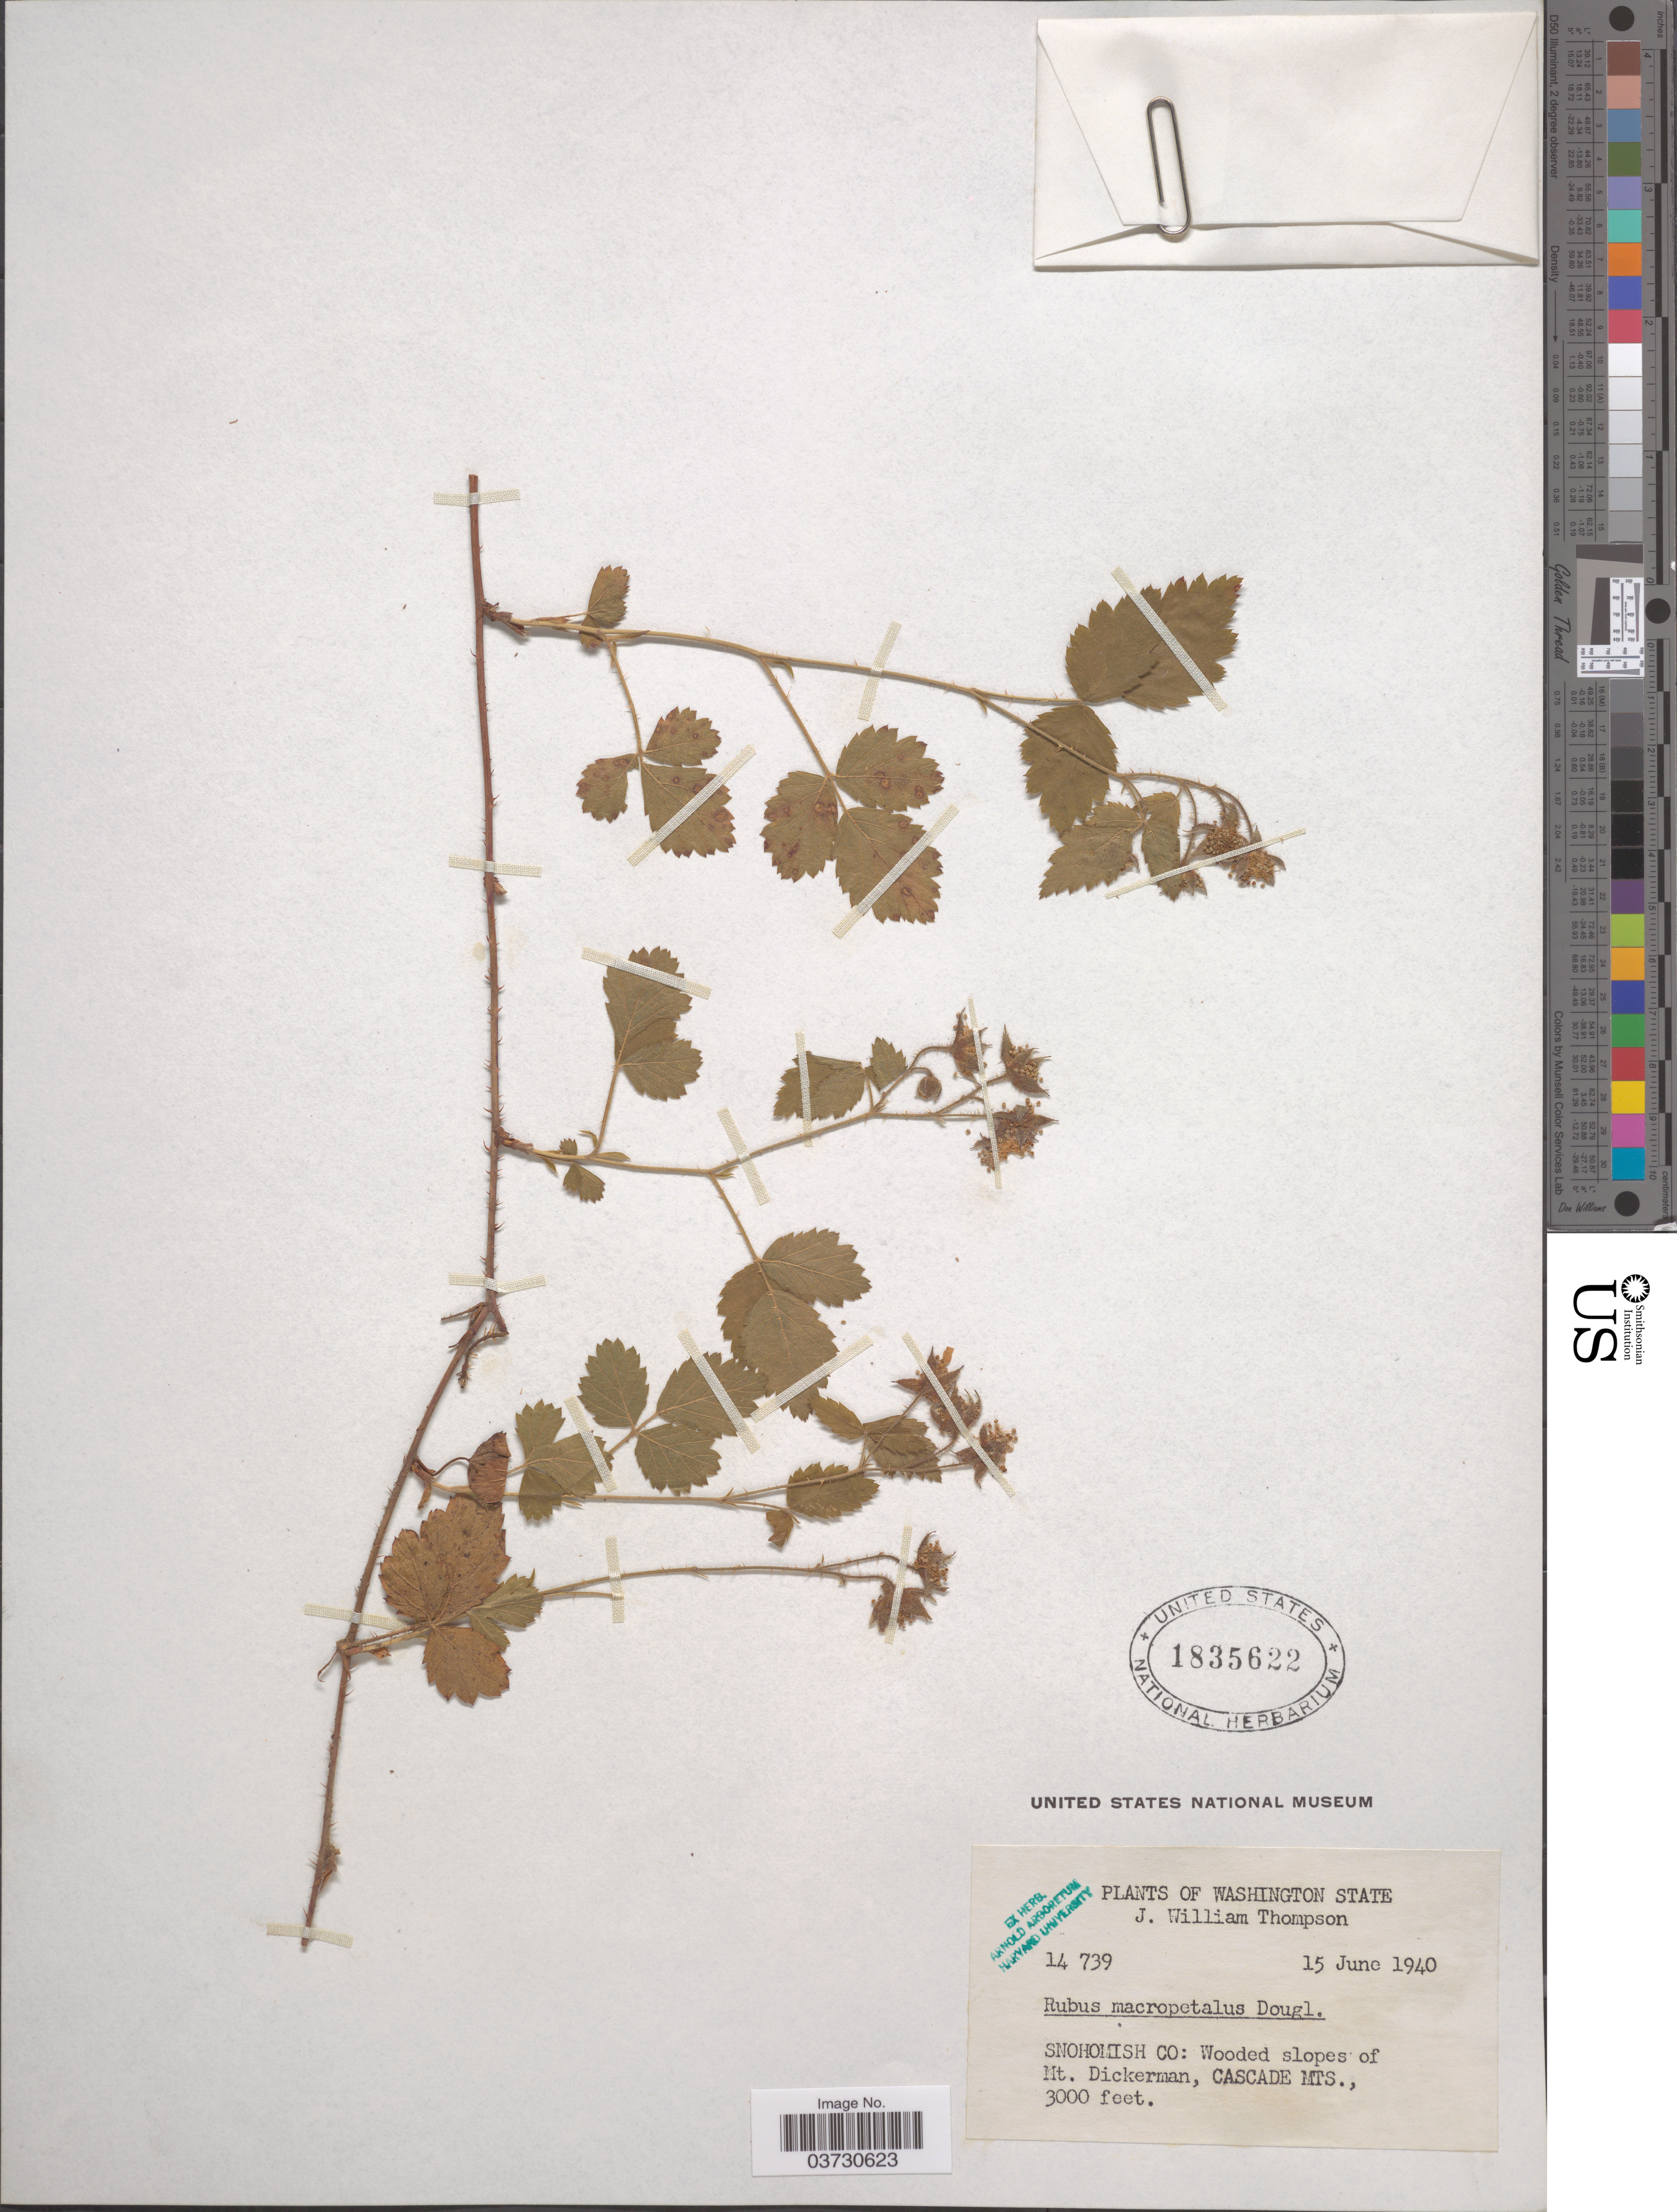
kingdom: Plantae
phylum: Tracheophyta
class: Magnoliopsida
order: Rosales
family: Rosaceae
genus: Rubus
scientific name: Rubus macropetalus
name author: Douglas ex Hook.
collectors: J. W. Thompson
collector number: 14739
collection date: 1940-06-15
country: United States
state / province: Washington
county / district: Snohomish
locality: Snohomish Co: Wooded slopes of Mt. Dickerman, Cascade Mts.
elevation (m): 914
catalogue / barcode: US 1835622